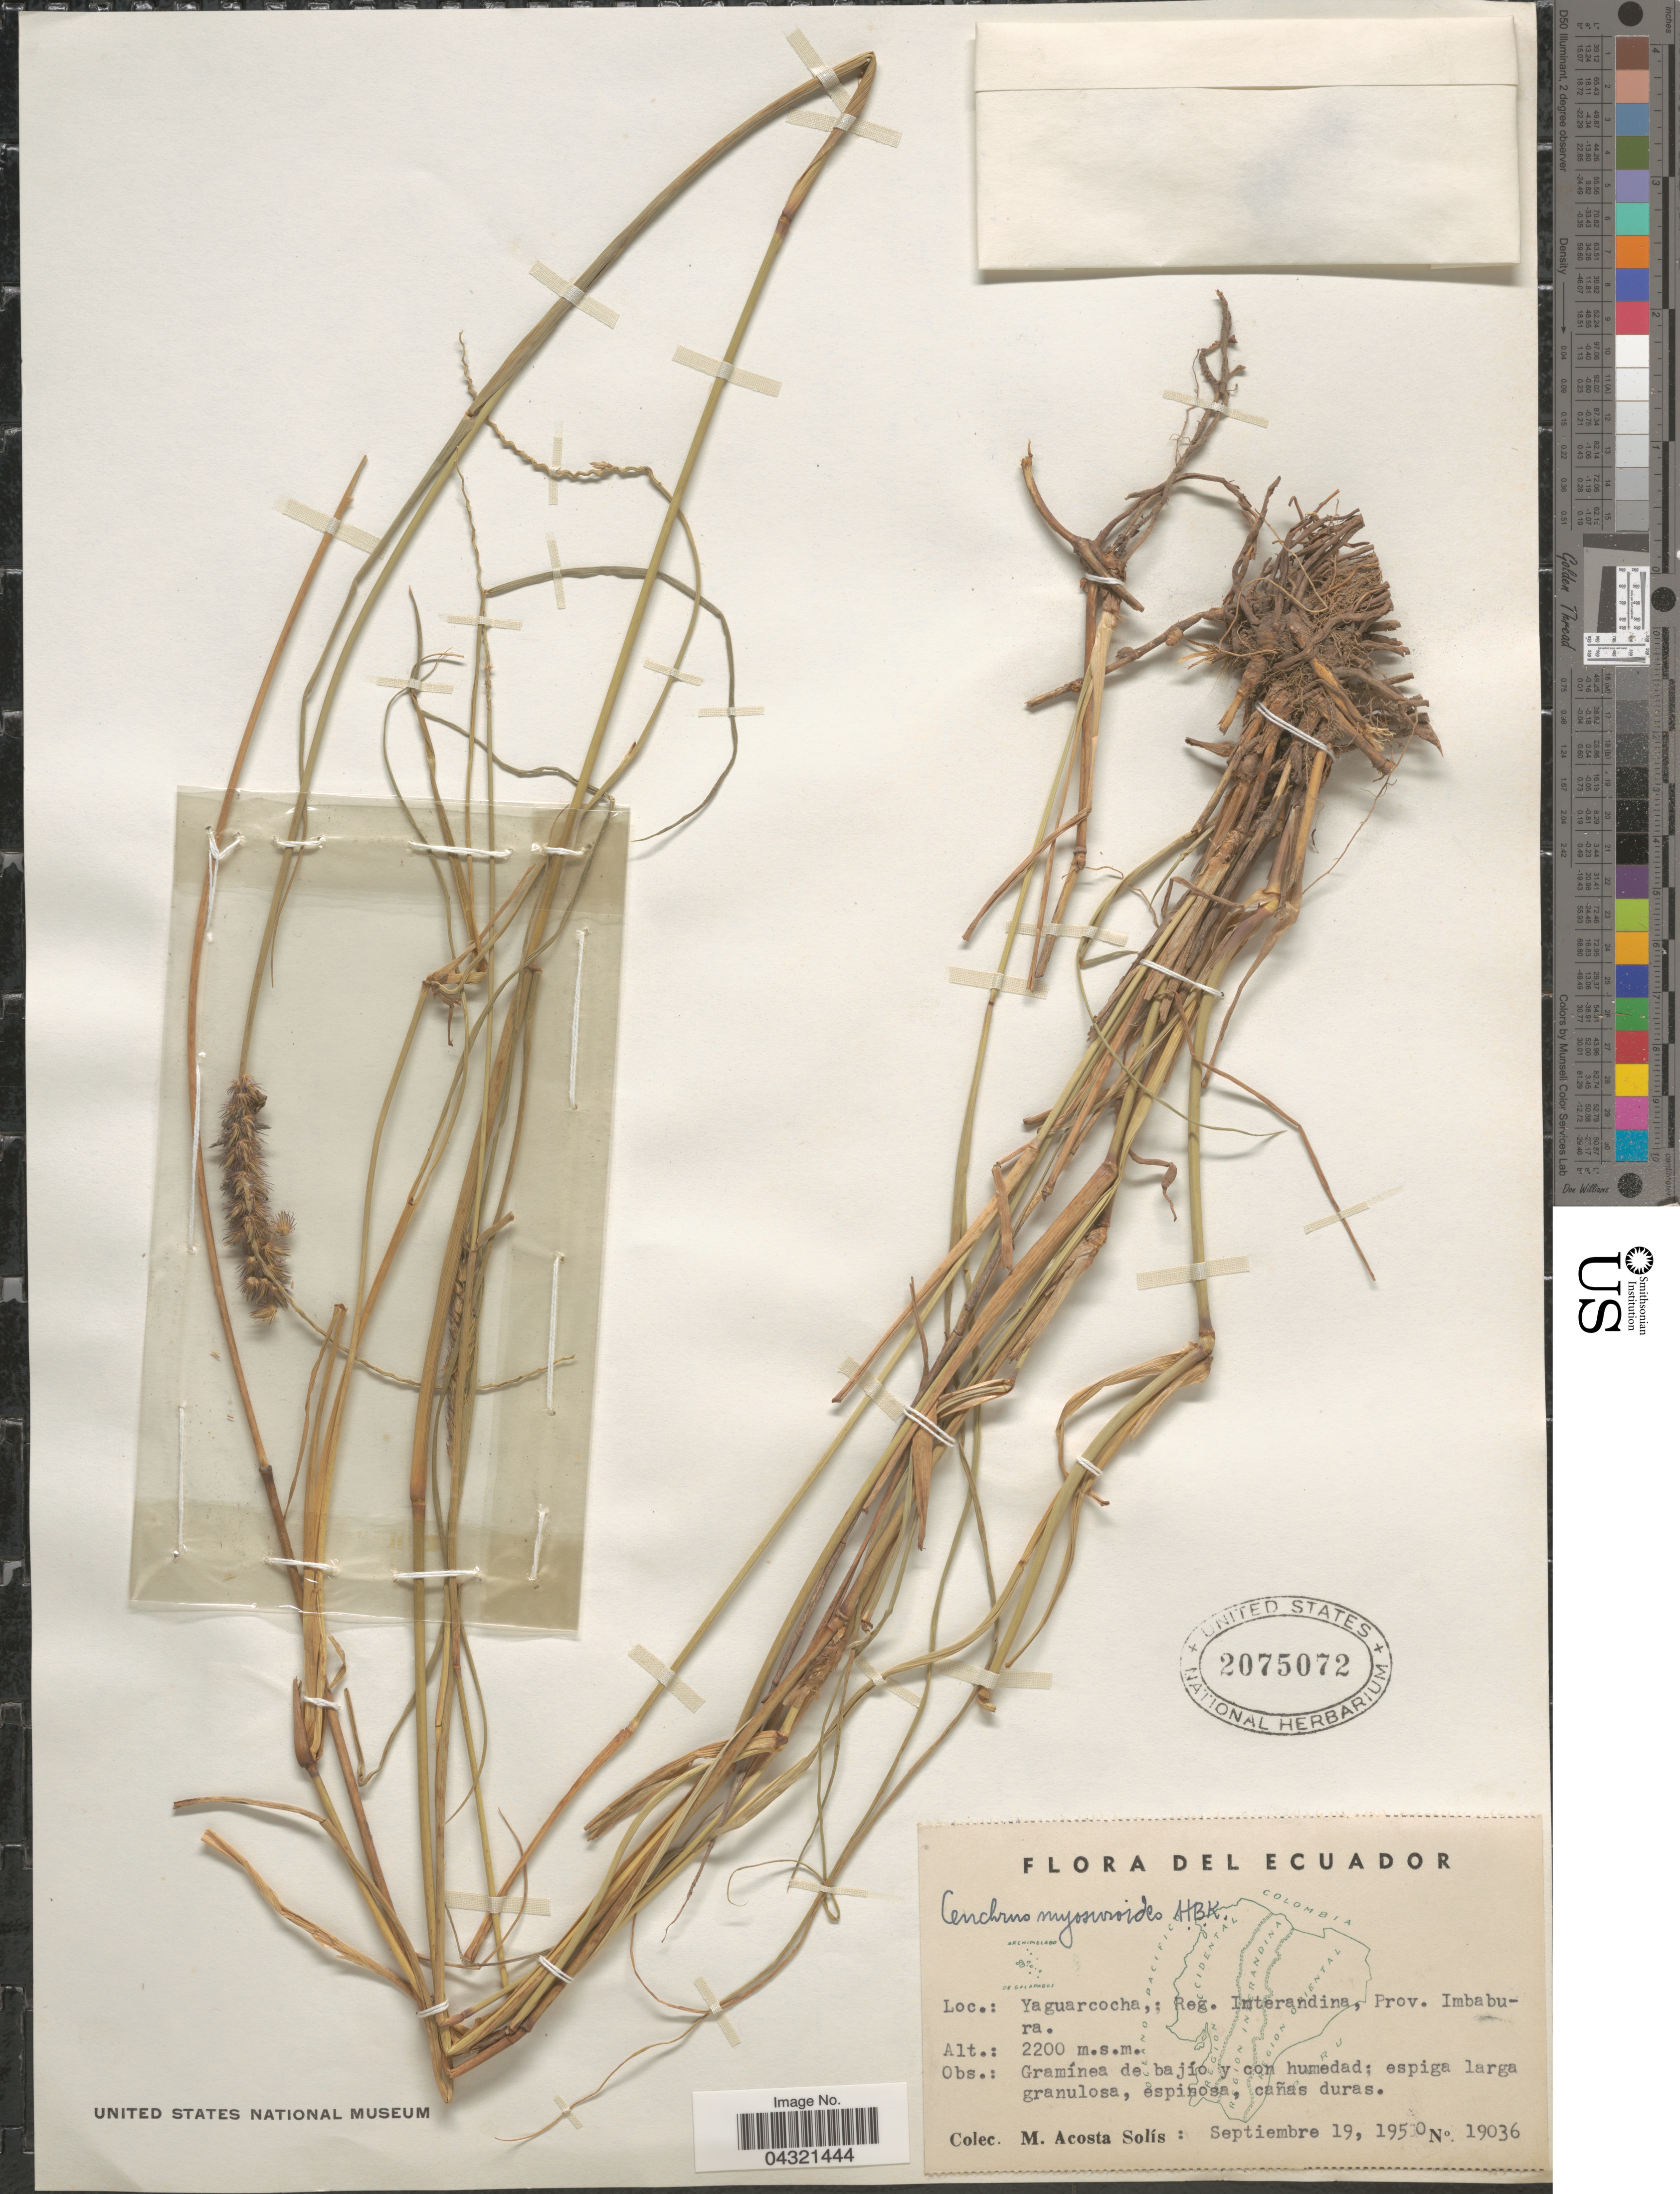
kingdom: Plantae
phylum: Tracheophyta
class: Liliopsida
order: Poales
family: Poaceae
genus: Cenchrus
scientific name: Cenchrus myosuroides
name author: Kunth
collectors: M. Acosta Solis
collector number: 19036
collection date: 1950-09-19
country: Ecuador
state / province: Imbabura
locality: Yaguarcocha,; Reg. Interandina.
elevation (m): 2200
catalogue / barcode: US 2075072